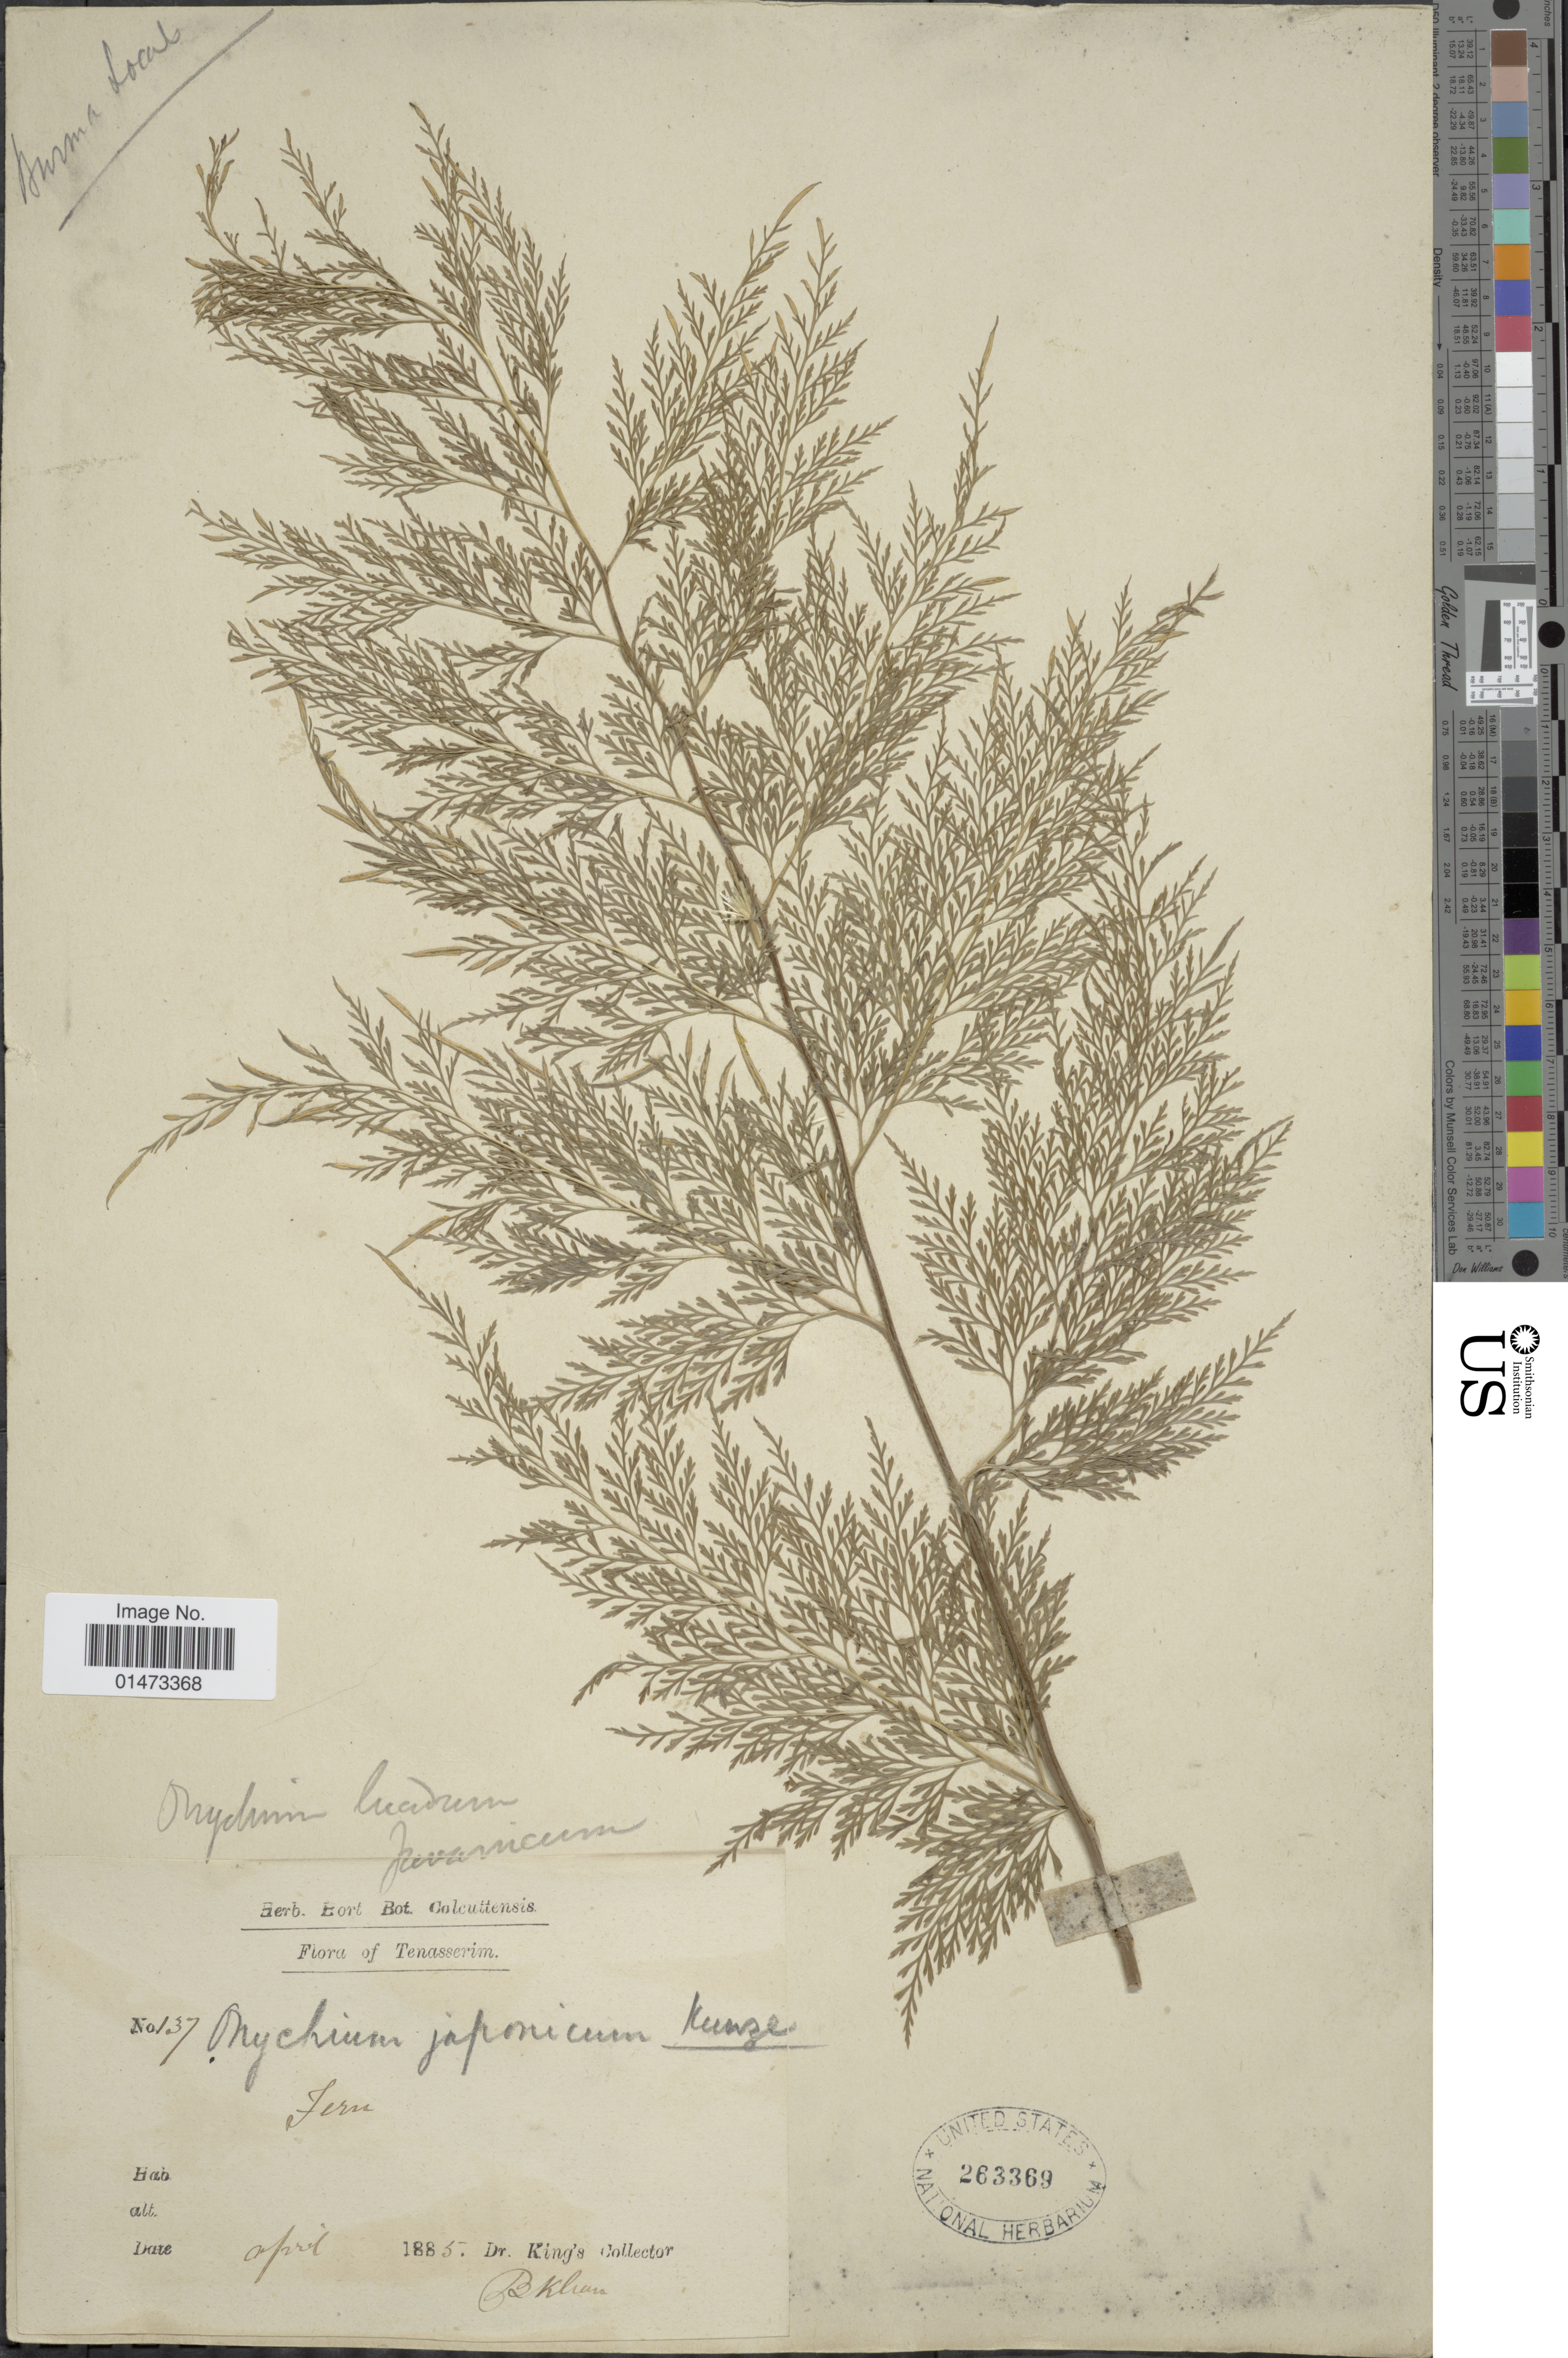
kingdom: Plantae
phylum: Tracheophyta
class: Polypodiopsida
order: Polypodiales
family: Pteridaceae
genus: Onychium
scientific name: Onychium contiguum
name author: Wall. ex C. Hope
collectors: Dr. King's collector & B. Khan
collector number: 137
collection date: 1885-04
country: Myanmar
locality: Tenasserim.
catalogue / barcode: US 263369